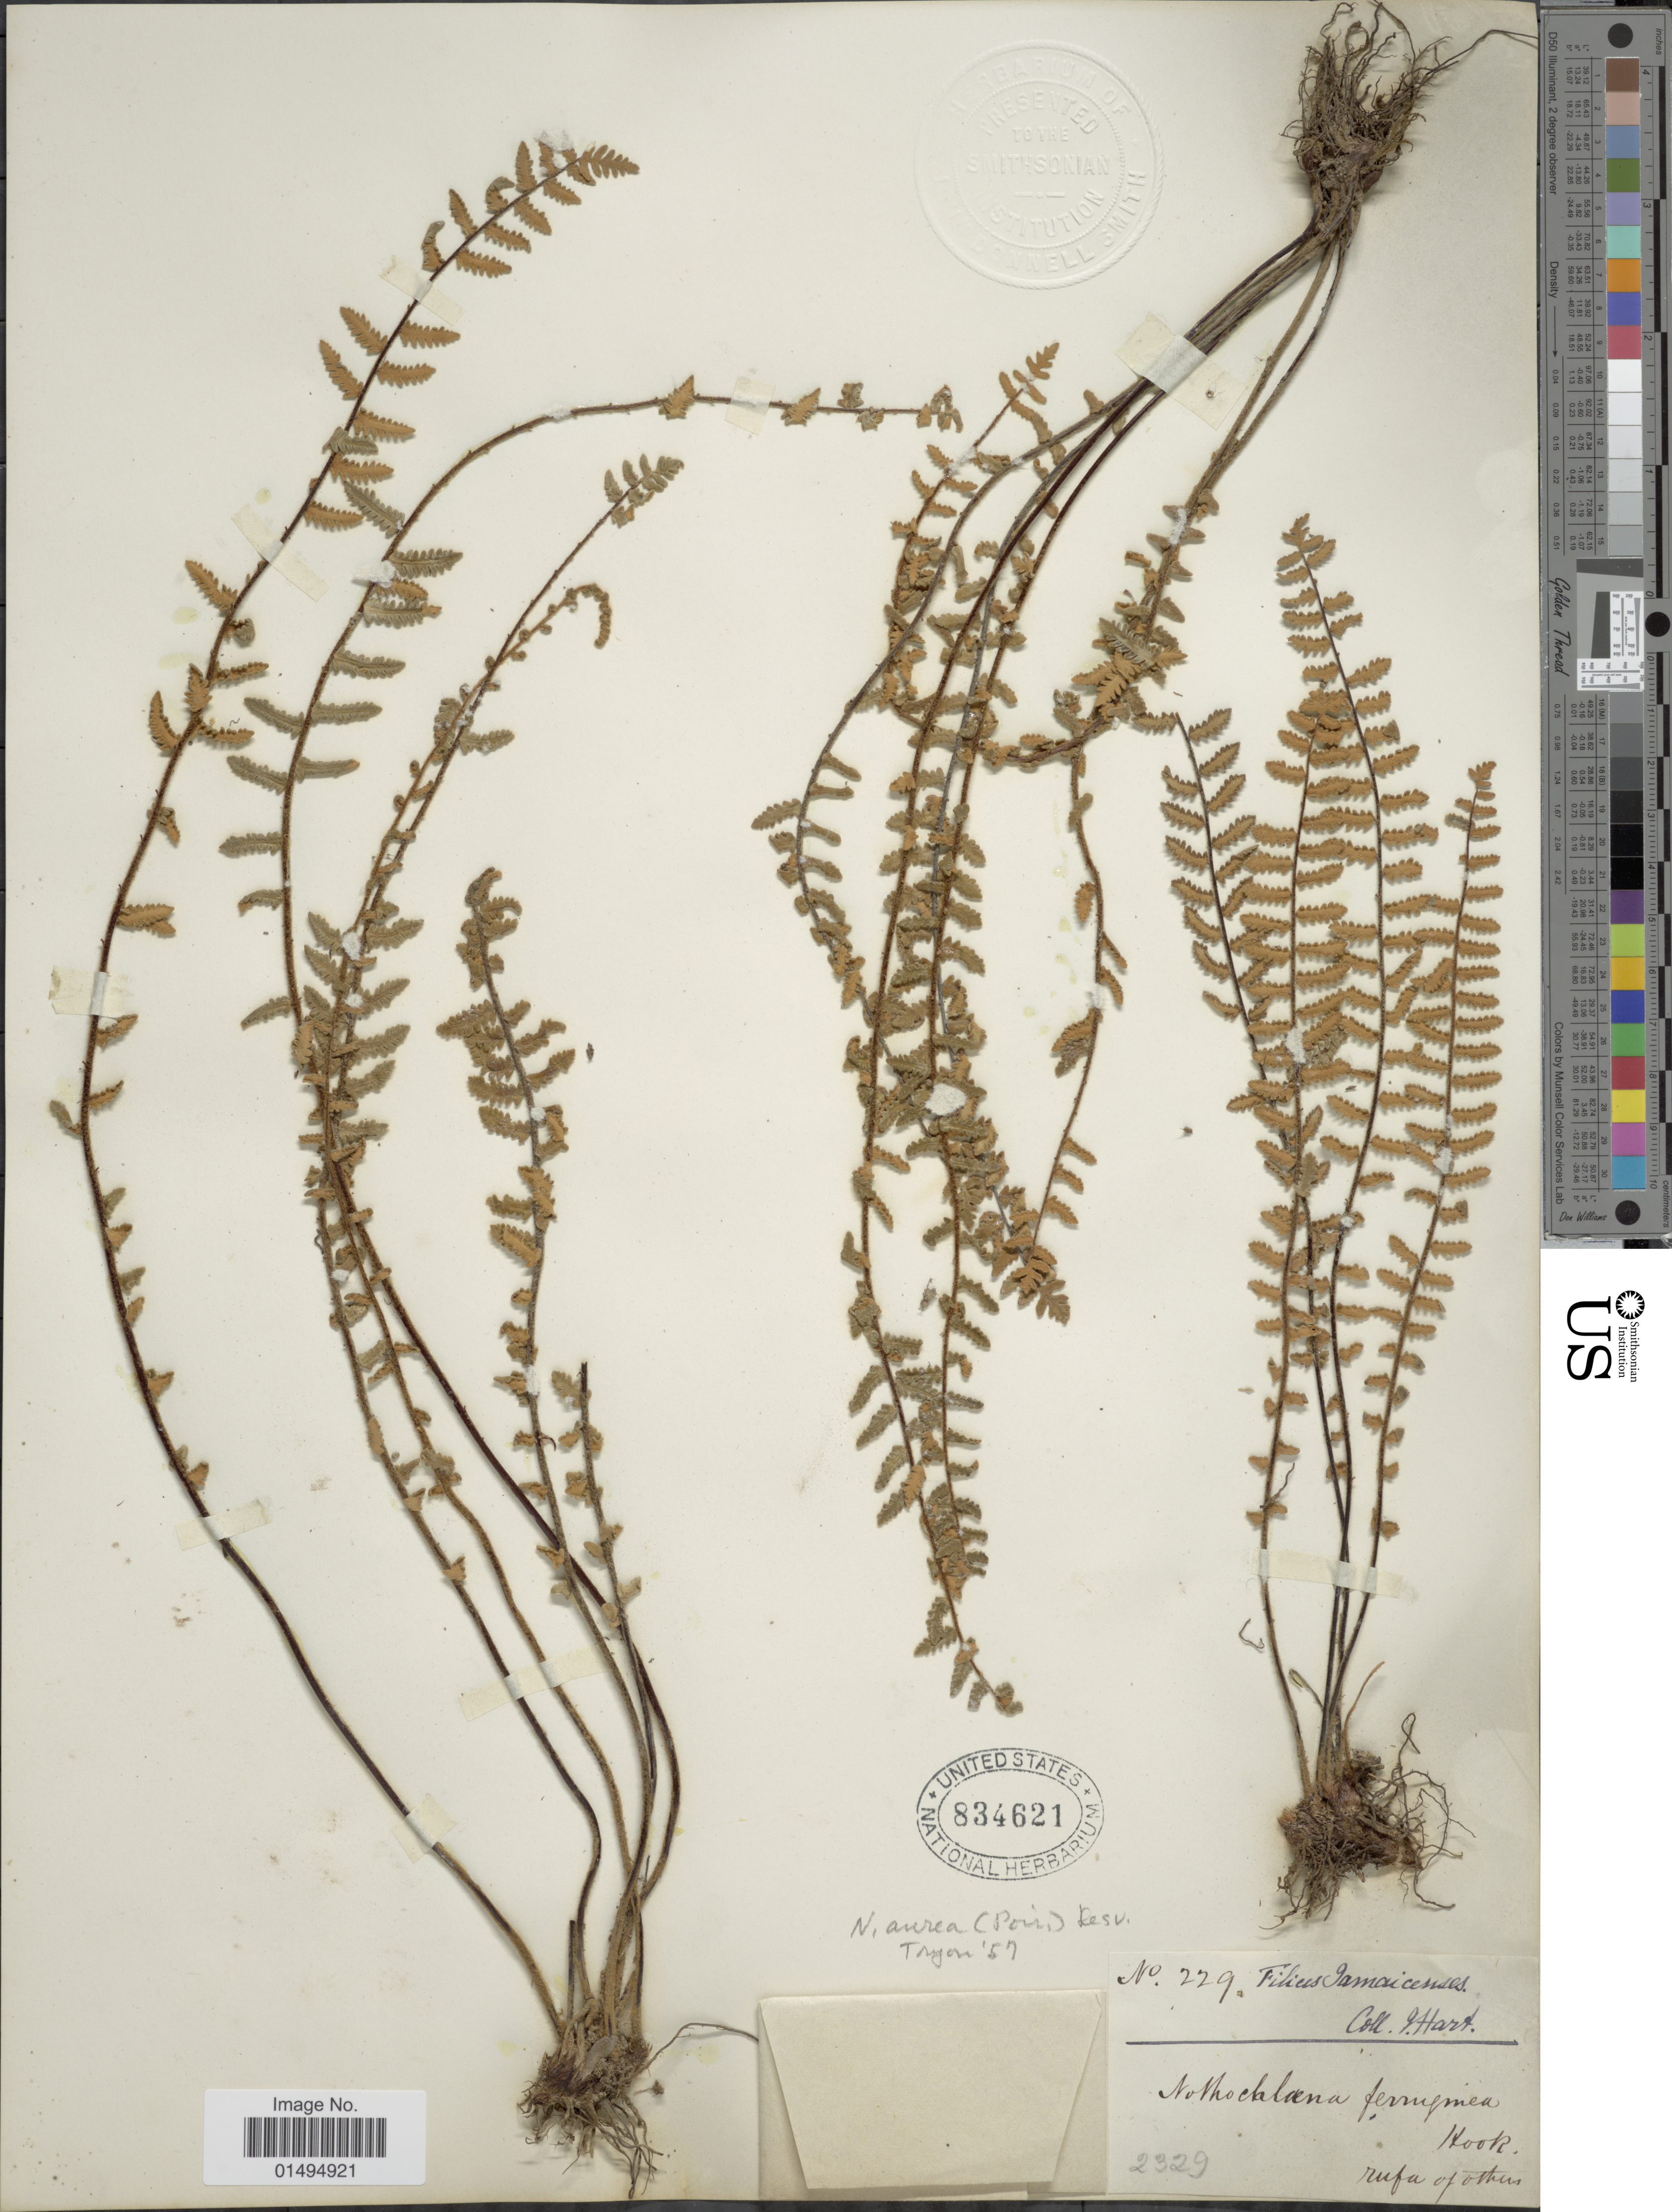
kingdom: Plantae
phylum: Tracheophyta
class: Polypodiopsida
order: Polypodiales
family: Pteridaceae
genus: Myriopteris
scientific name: Myriopteris aurea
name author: (Poir.) Grusz & Windham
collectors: J. Hart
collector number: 229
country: Jamaica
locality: Filices Jamaicensis.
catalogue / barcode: US 834621